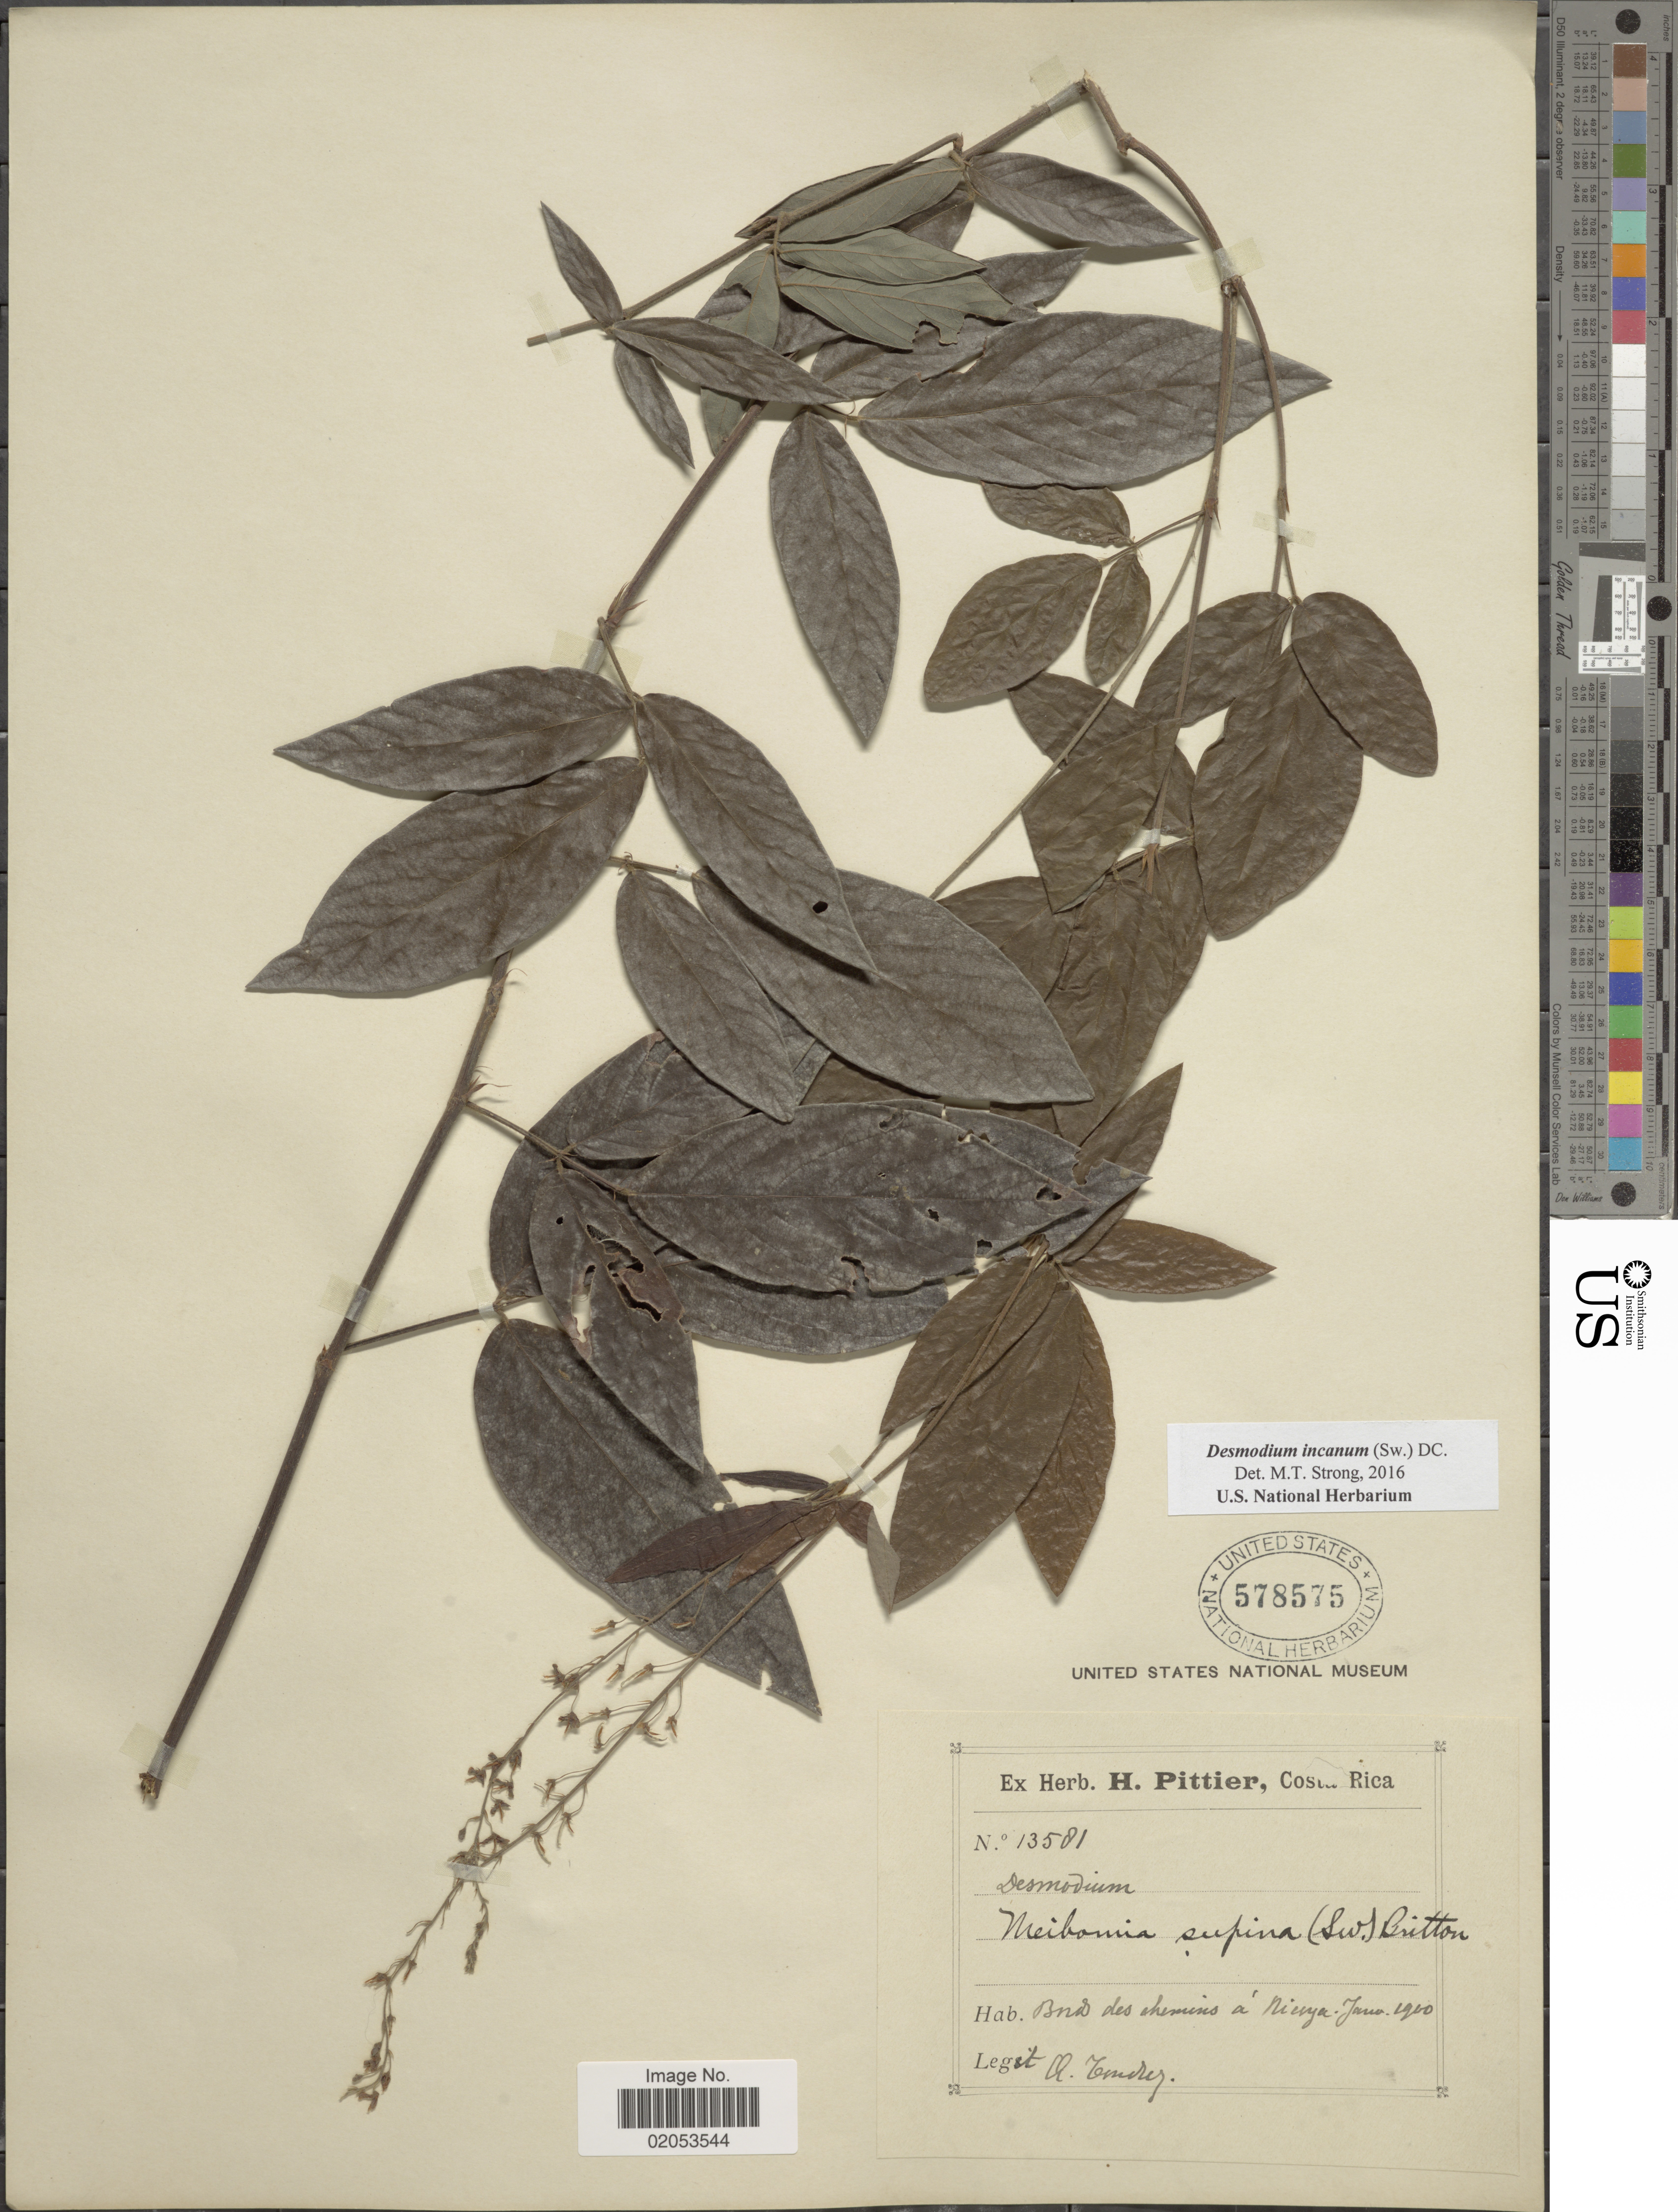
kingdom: Plantae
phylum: Tracheophyta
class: Magnoliopsida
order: Fabales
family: Fabaceae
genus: Desmodium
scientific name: Desmodium incanum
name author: (Sw.) DC.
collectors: A. Tonduz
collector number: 13581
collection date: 1900-01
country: Costa Rica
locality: Bords des chemins a Nicoya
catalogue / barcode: US 578575